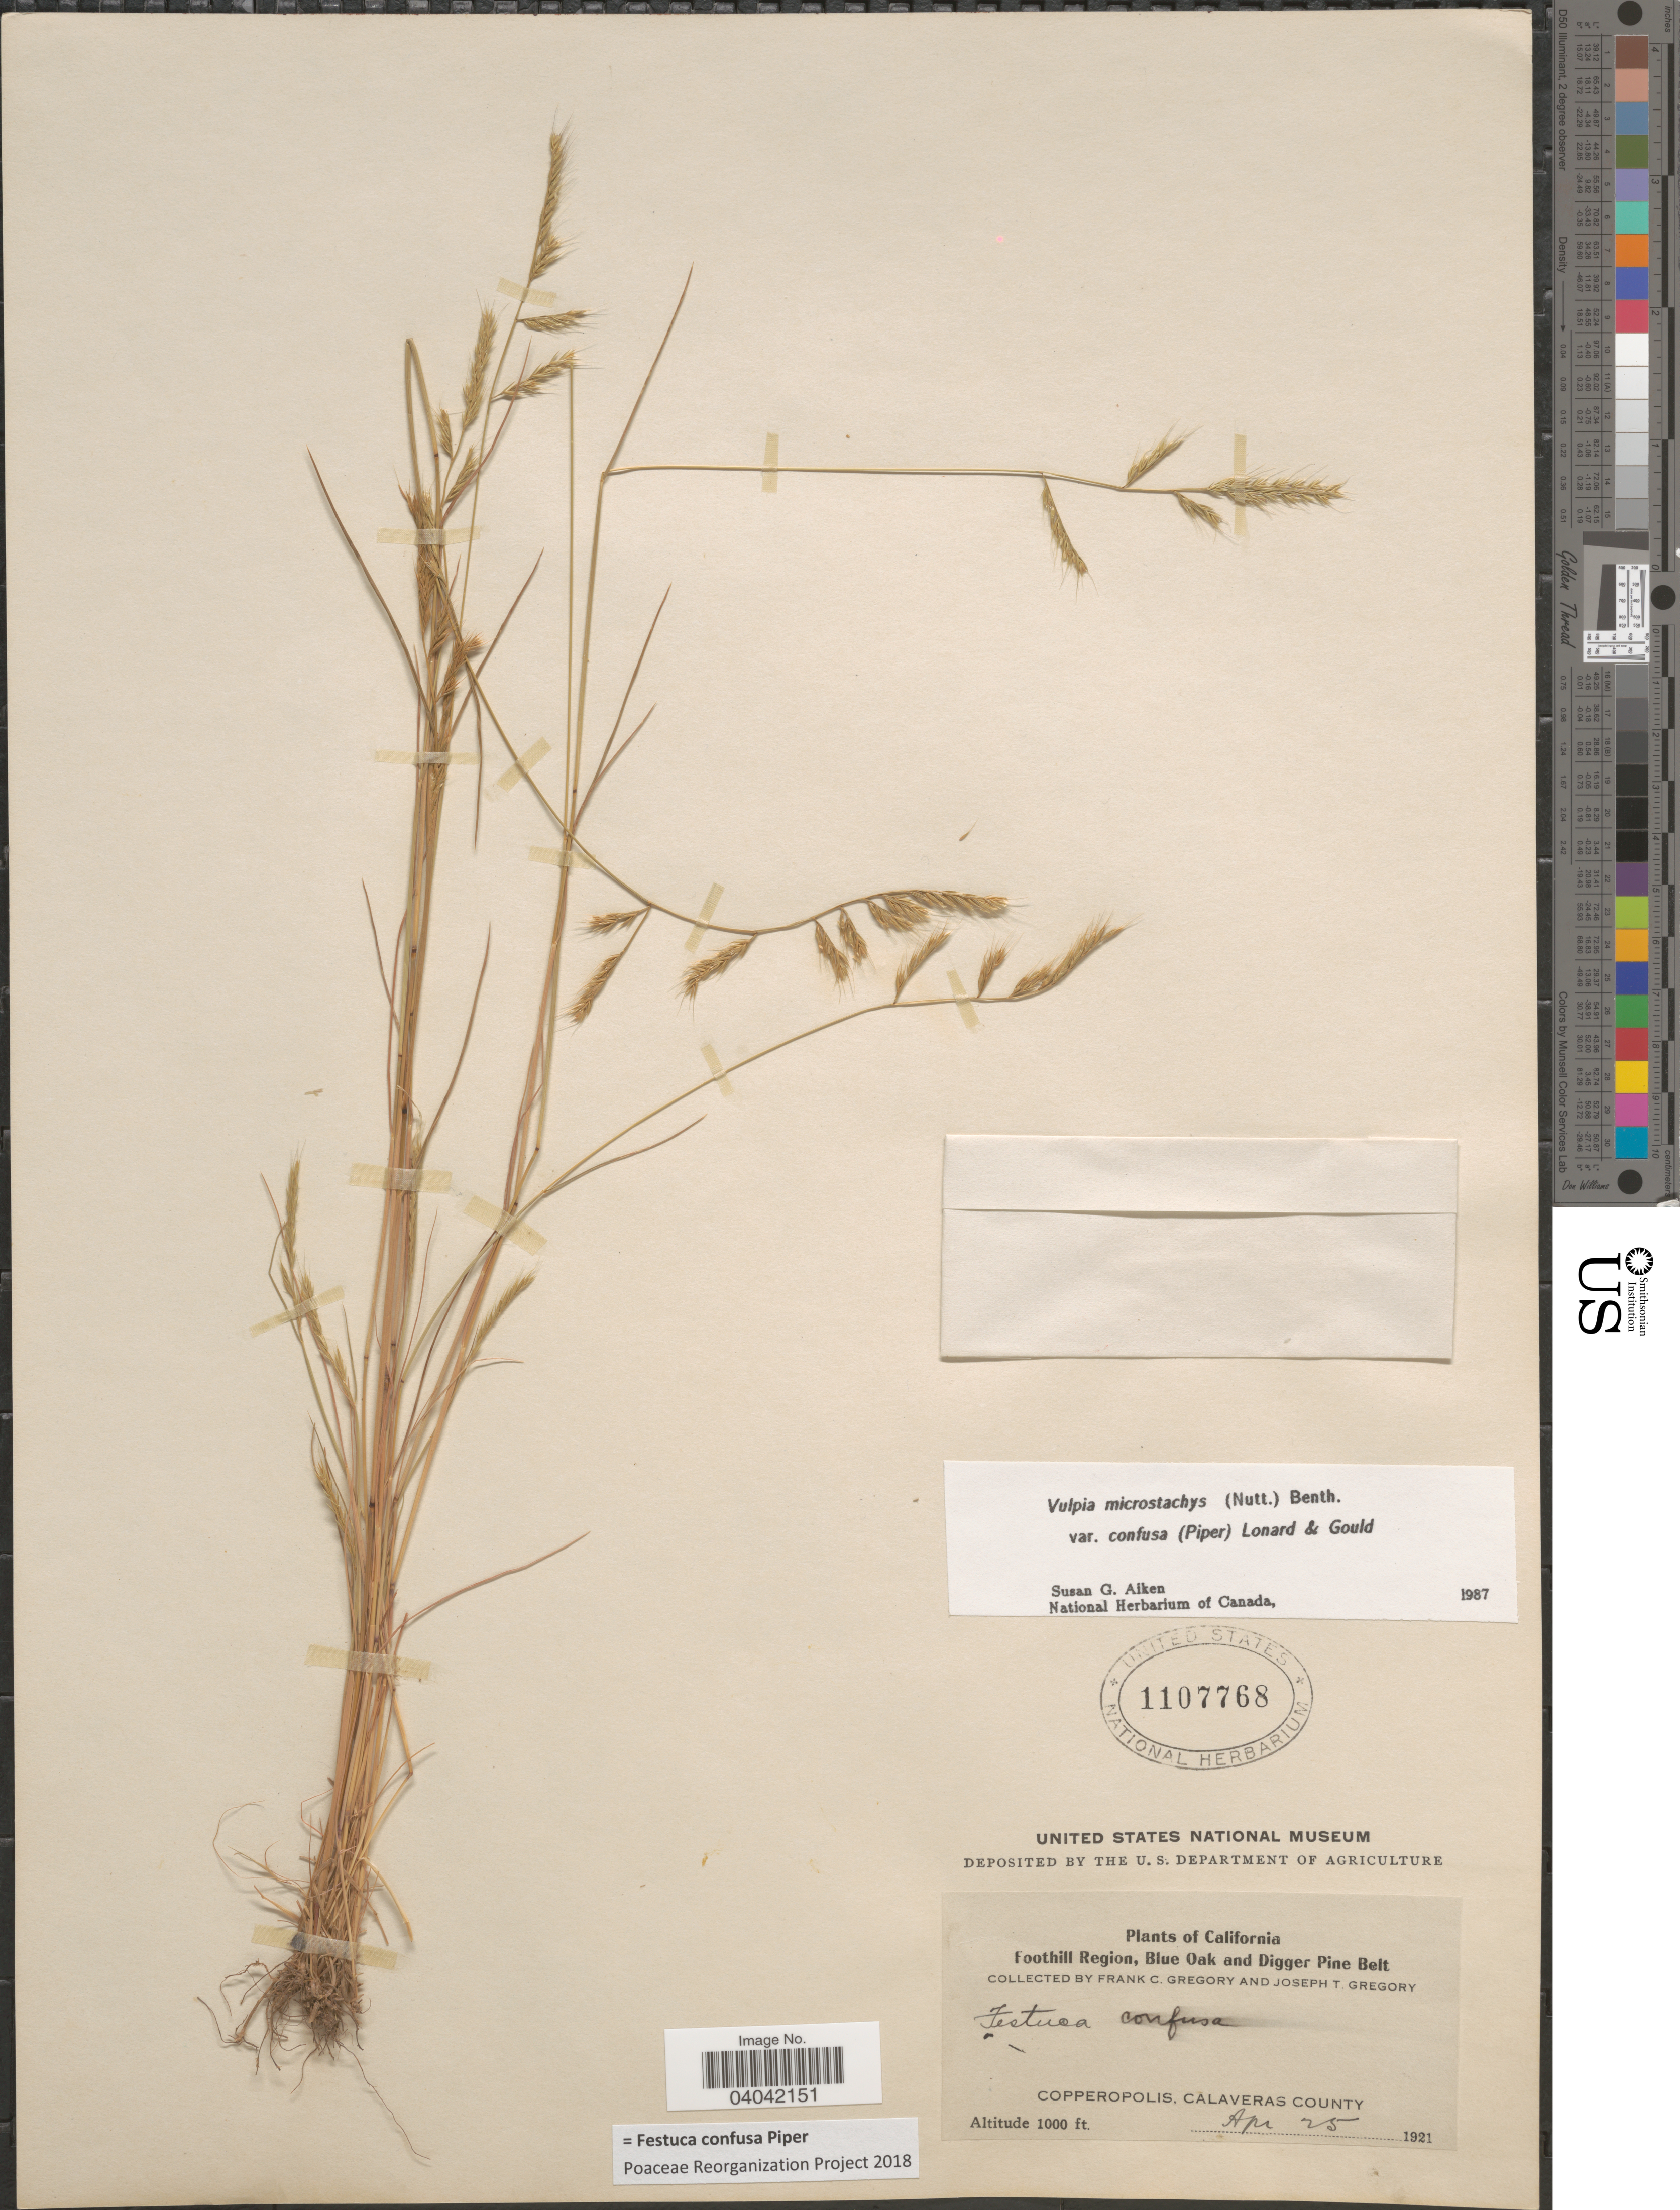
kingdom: Plantae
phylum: Tracheophyta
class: Liliopsida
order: Poales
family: Poaceae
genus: Festuca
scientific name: Festuca confusa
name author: Piper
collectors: F. Gregory & J. Gregory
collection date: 1921-04-25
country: United States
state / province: California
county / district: Calaveras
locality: Foothill Region, Blue Oak and Digger Pine Belt. Copperopolis, Calaveras County.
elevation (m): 305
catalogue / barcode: US 1107768